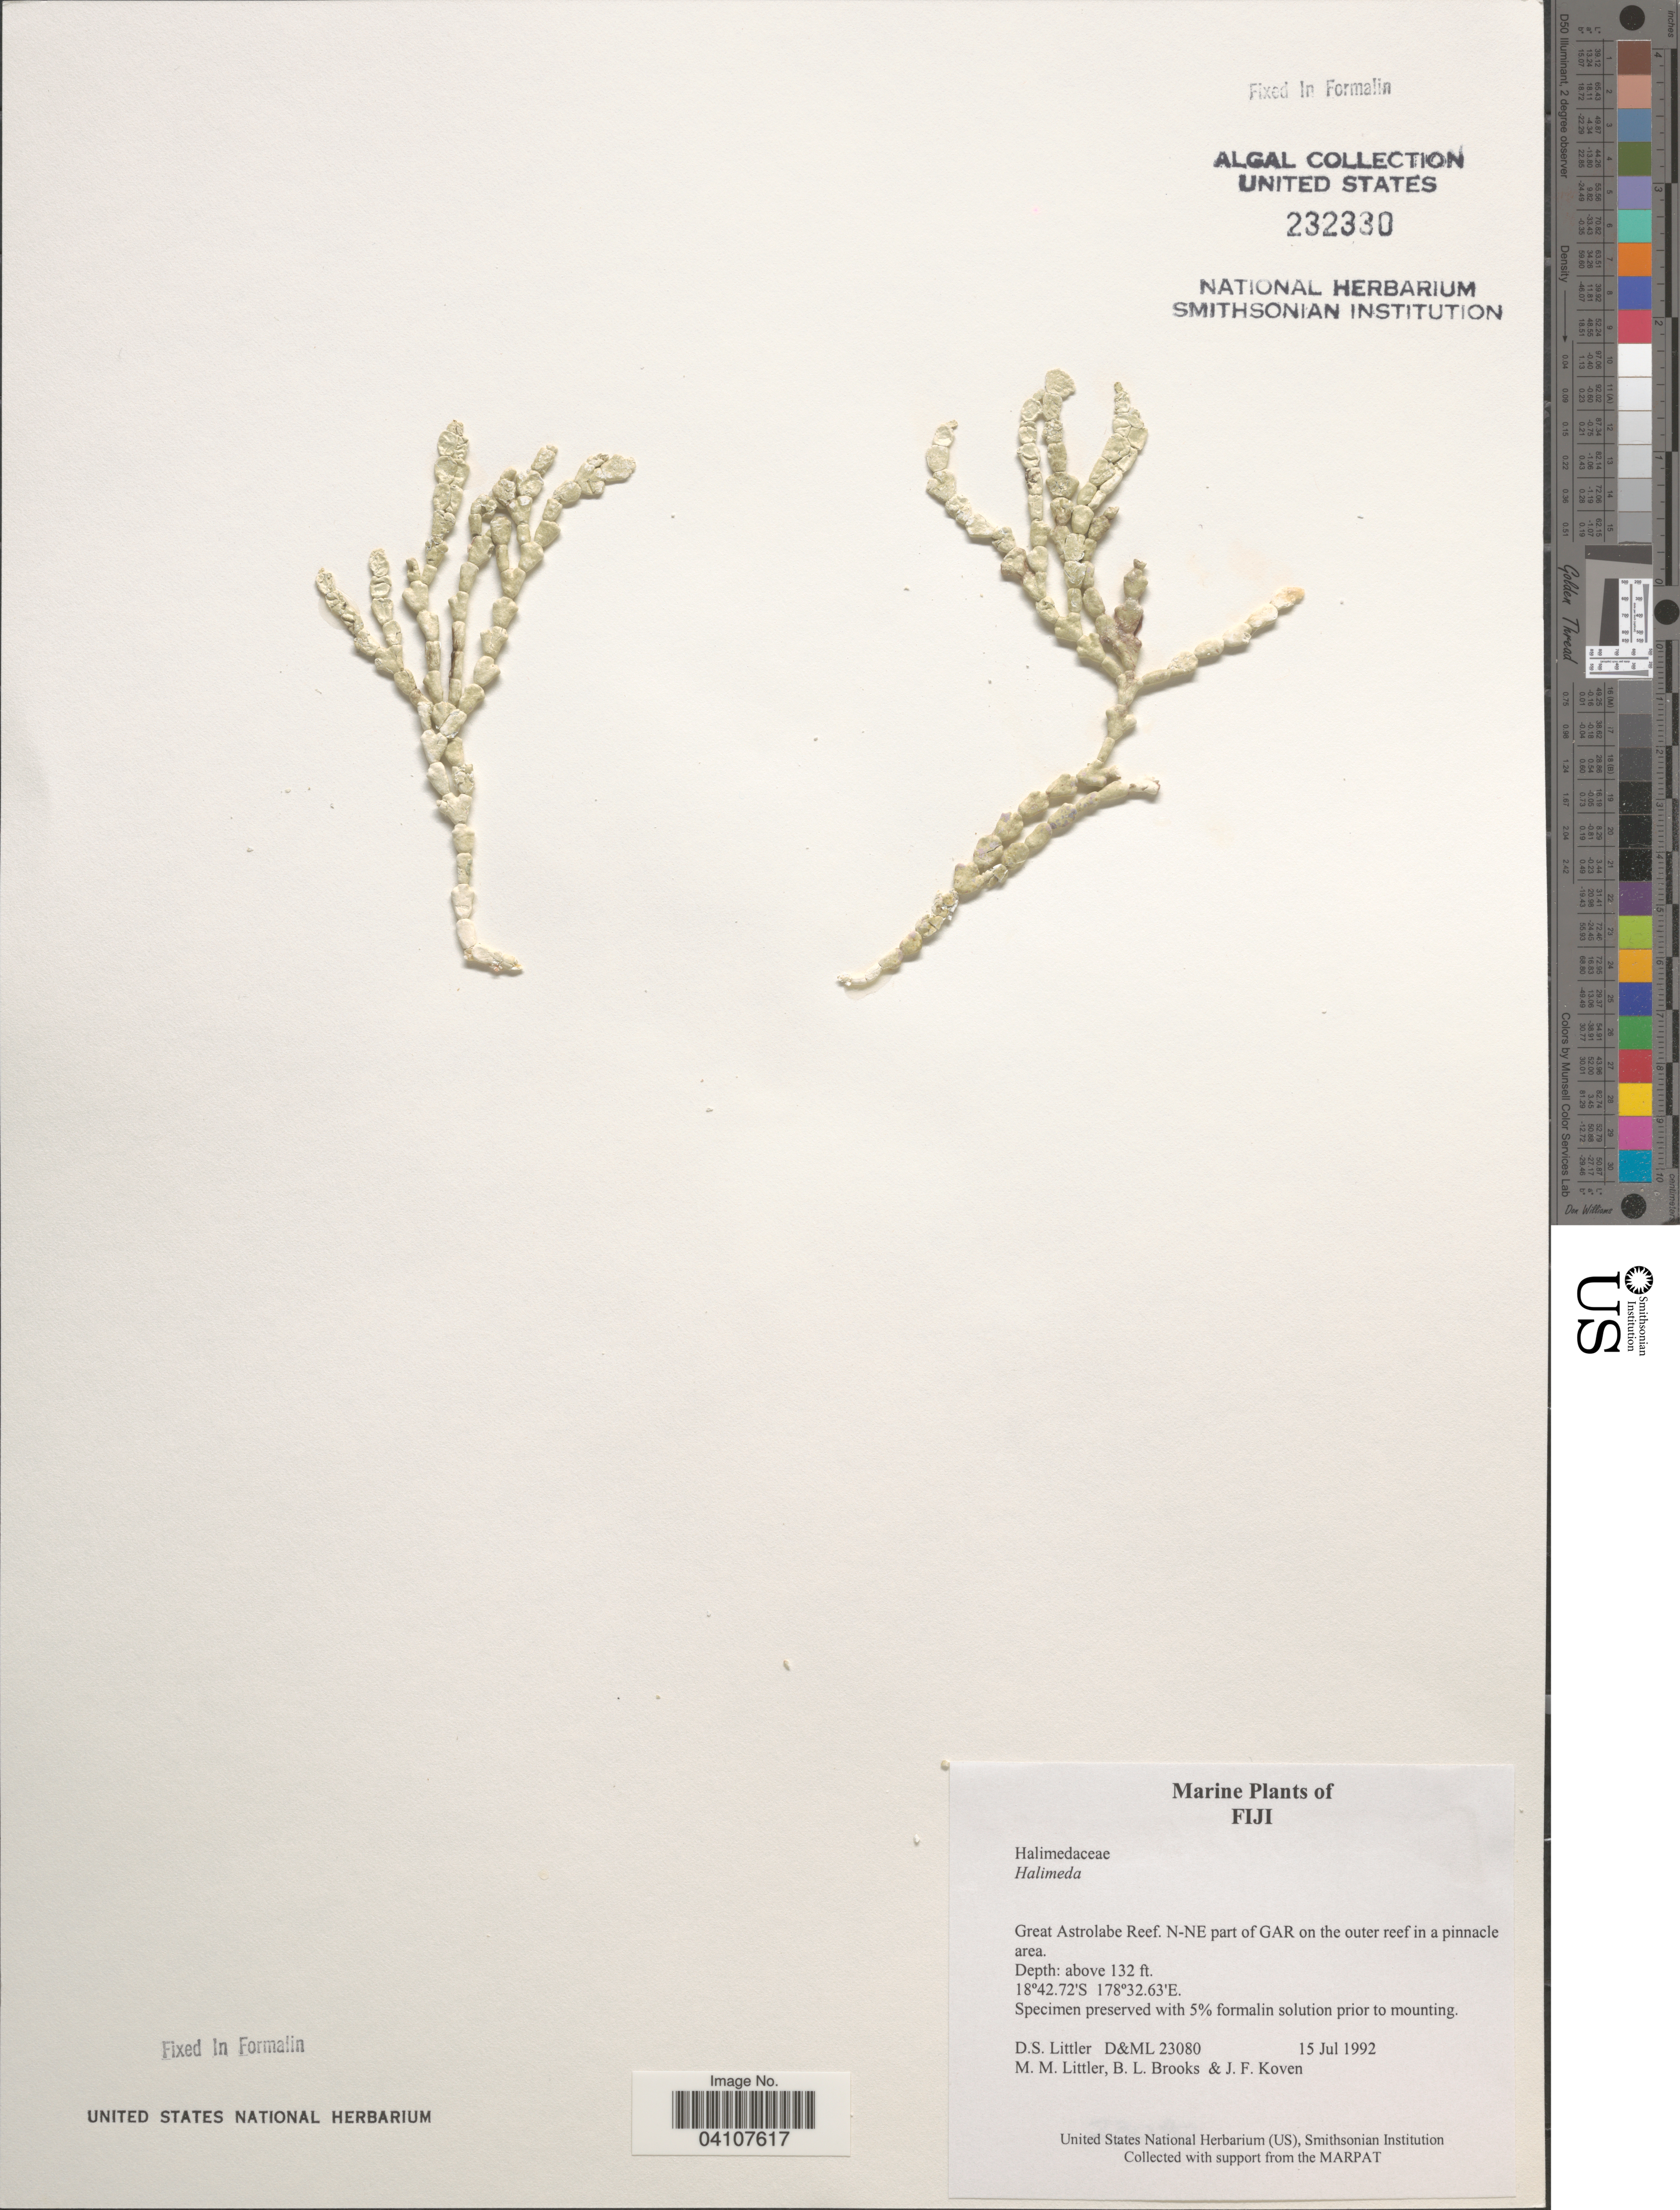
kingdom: Plantae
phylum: Chlorophyta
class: Ulvophyceae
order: Bryopsidales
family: Halimedaceae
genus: Halimeda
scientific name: Halimeda sp.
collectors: D. S. Littler, B. Brooks & J. Koven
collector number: D&ML23080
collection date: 1992-07-15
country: Fiji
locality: Great Astrolabe Reef. N-NE part of GAR on the outer reef in a pinnacle area.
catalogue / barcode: US 232330